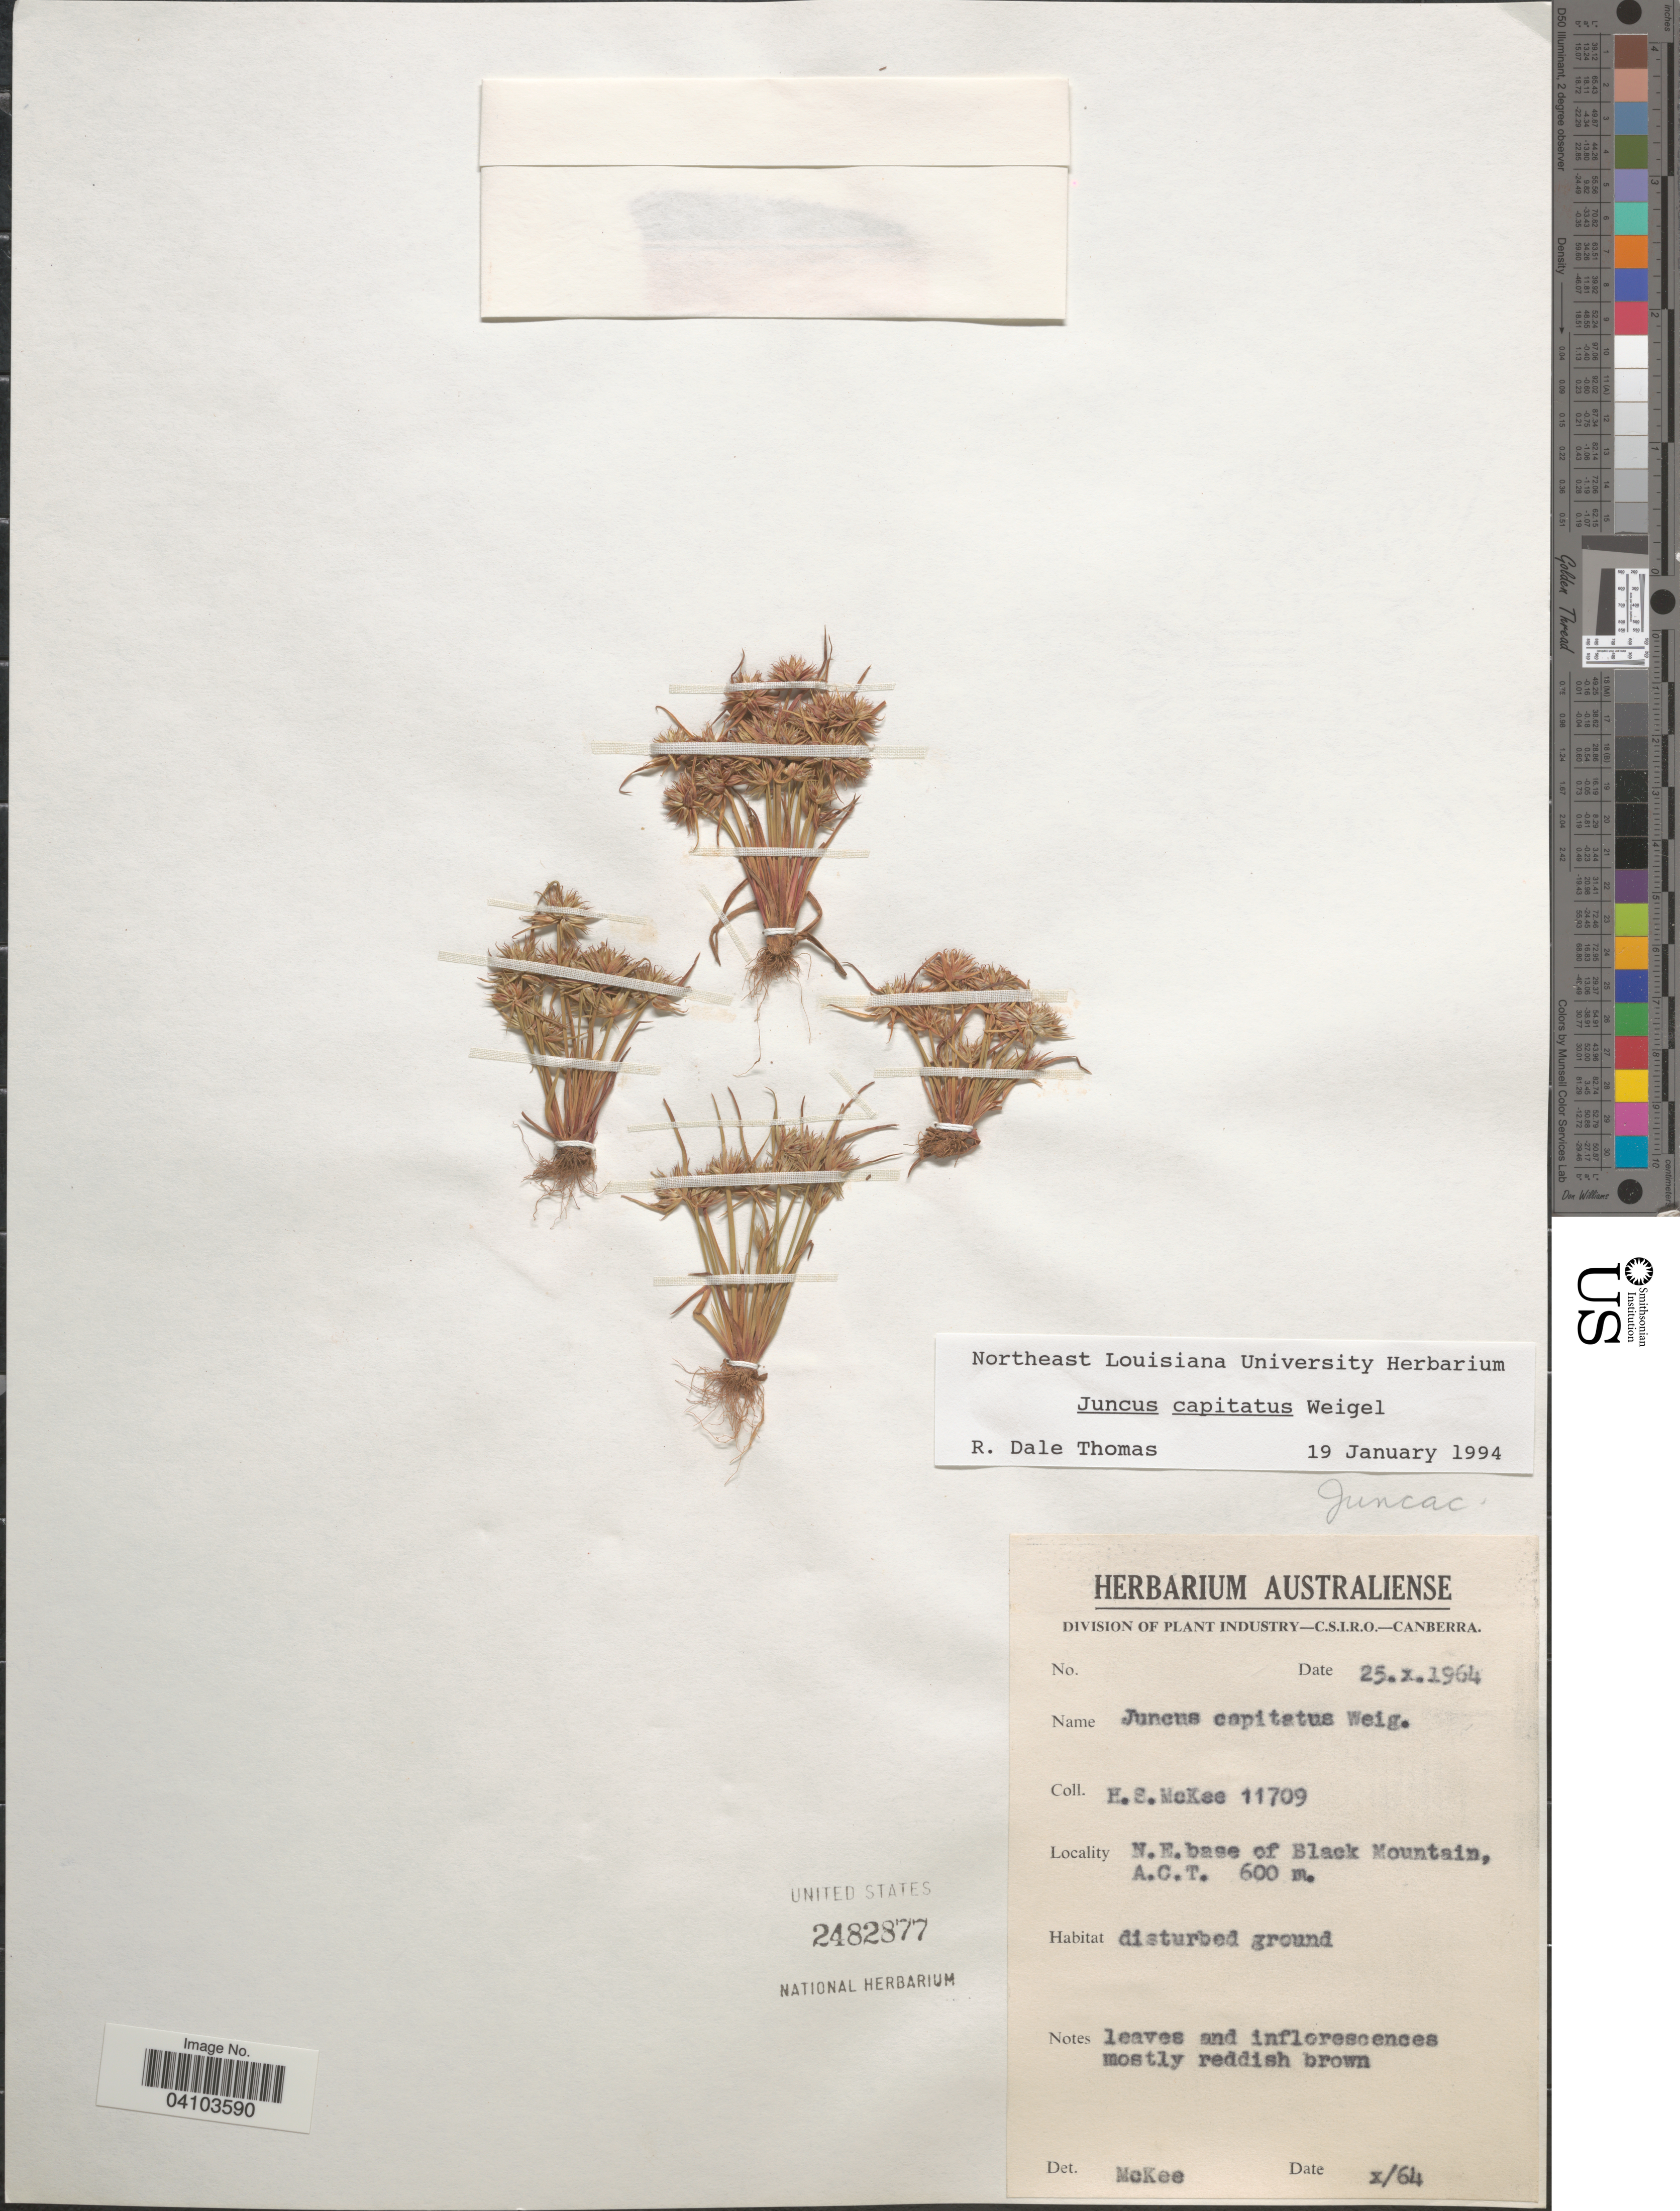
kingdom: Plantae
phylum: Tracheophyta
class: Liliopsida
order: Poales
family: Juncaceae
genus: Juncus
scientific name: Juncus capitatus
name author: Weigel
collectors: H. S. McKee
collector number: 11709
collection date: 1964-10-25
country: Australia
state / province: Australian Capital Territory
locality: N.E.base of Black Mountain, A.C.T.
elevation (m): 600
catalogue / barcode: US 2482877